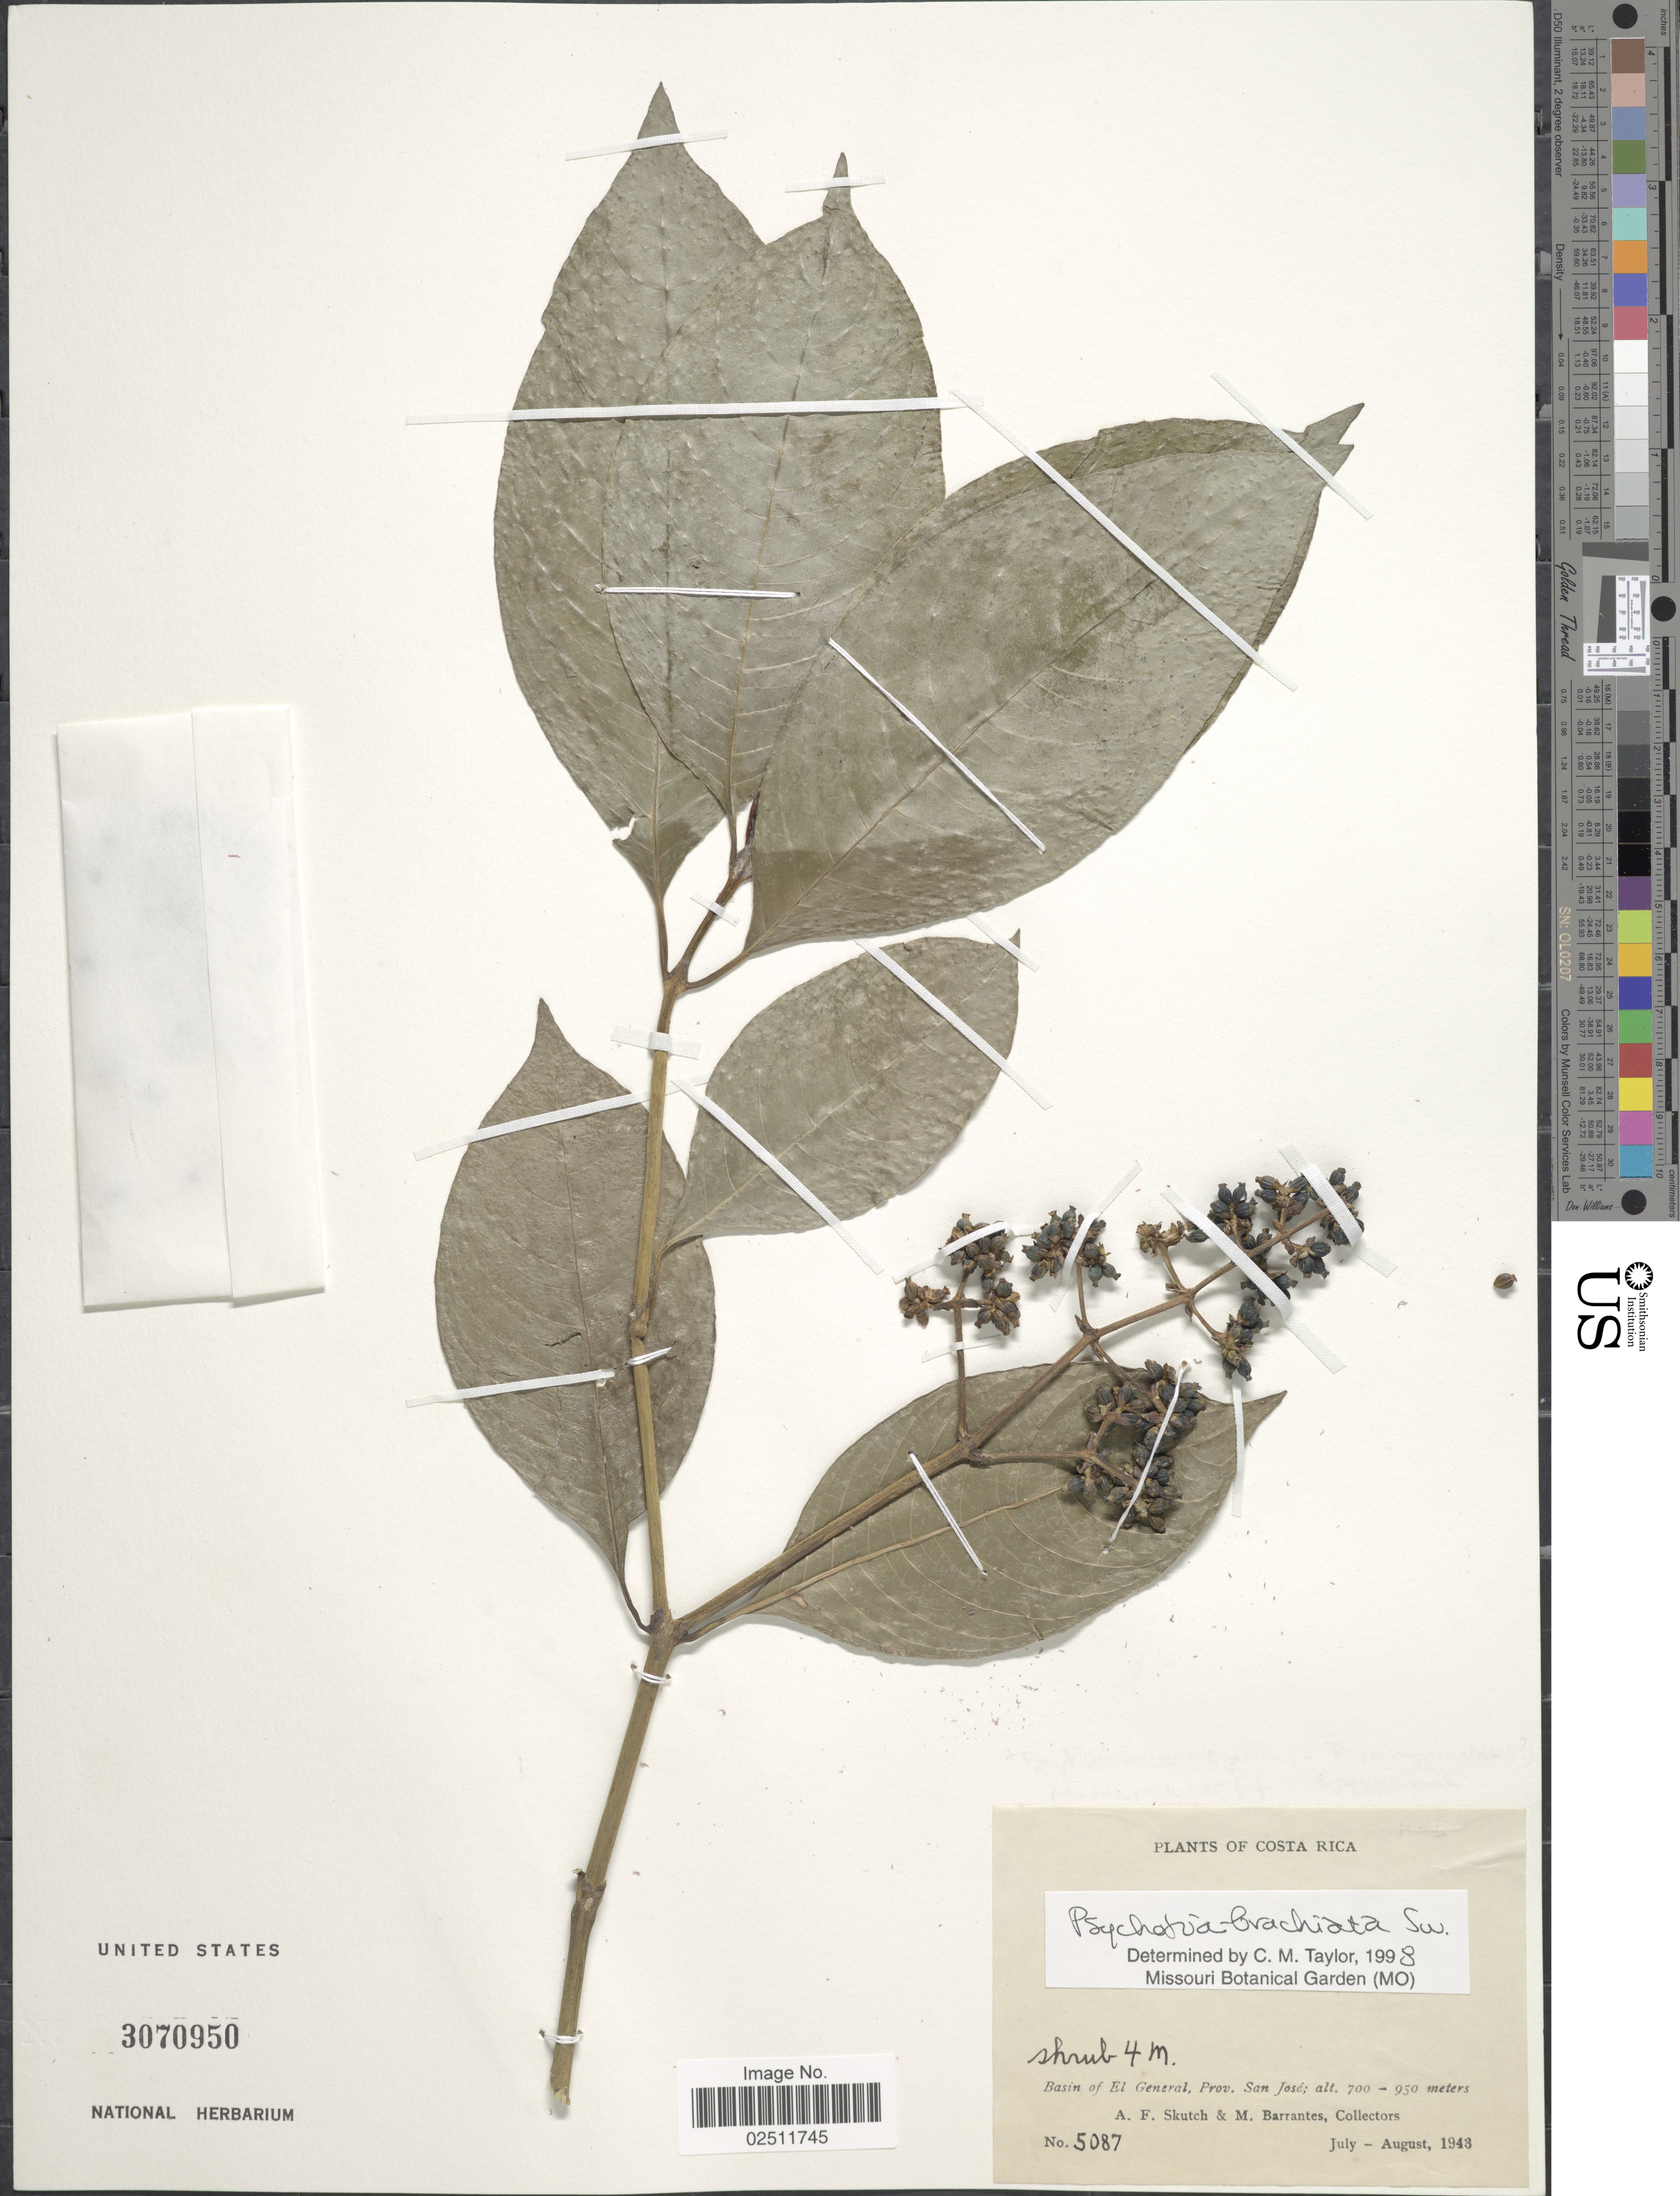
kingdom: Plantae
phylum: Tracheophyta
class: Magnoliopsida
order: Gentianales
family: Rubiaceae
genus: Psychotria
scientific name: Psychotria brachiata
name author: Sw.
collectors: A. F. Skutch & M. Barrantes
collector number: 5087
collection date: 1943-07/1943-08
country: Costa Rica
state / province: San José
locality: Basin of El General.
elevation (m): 700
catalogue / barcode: US 3070950